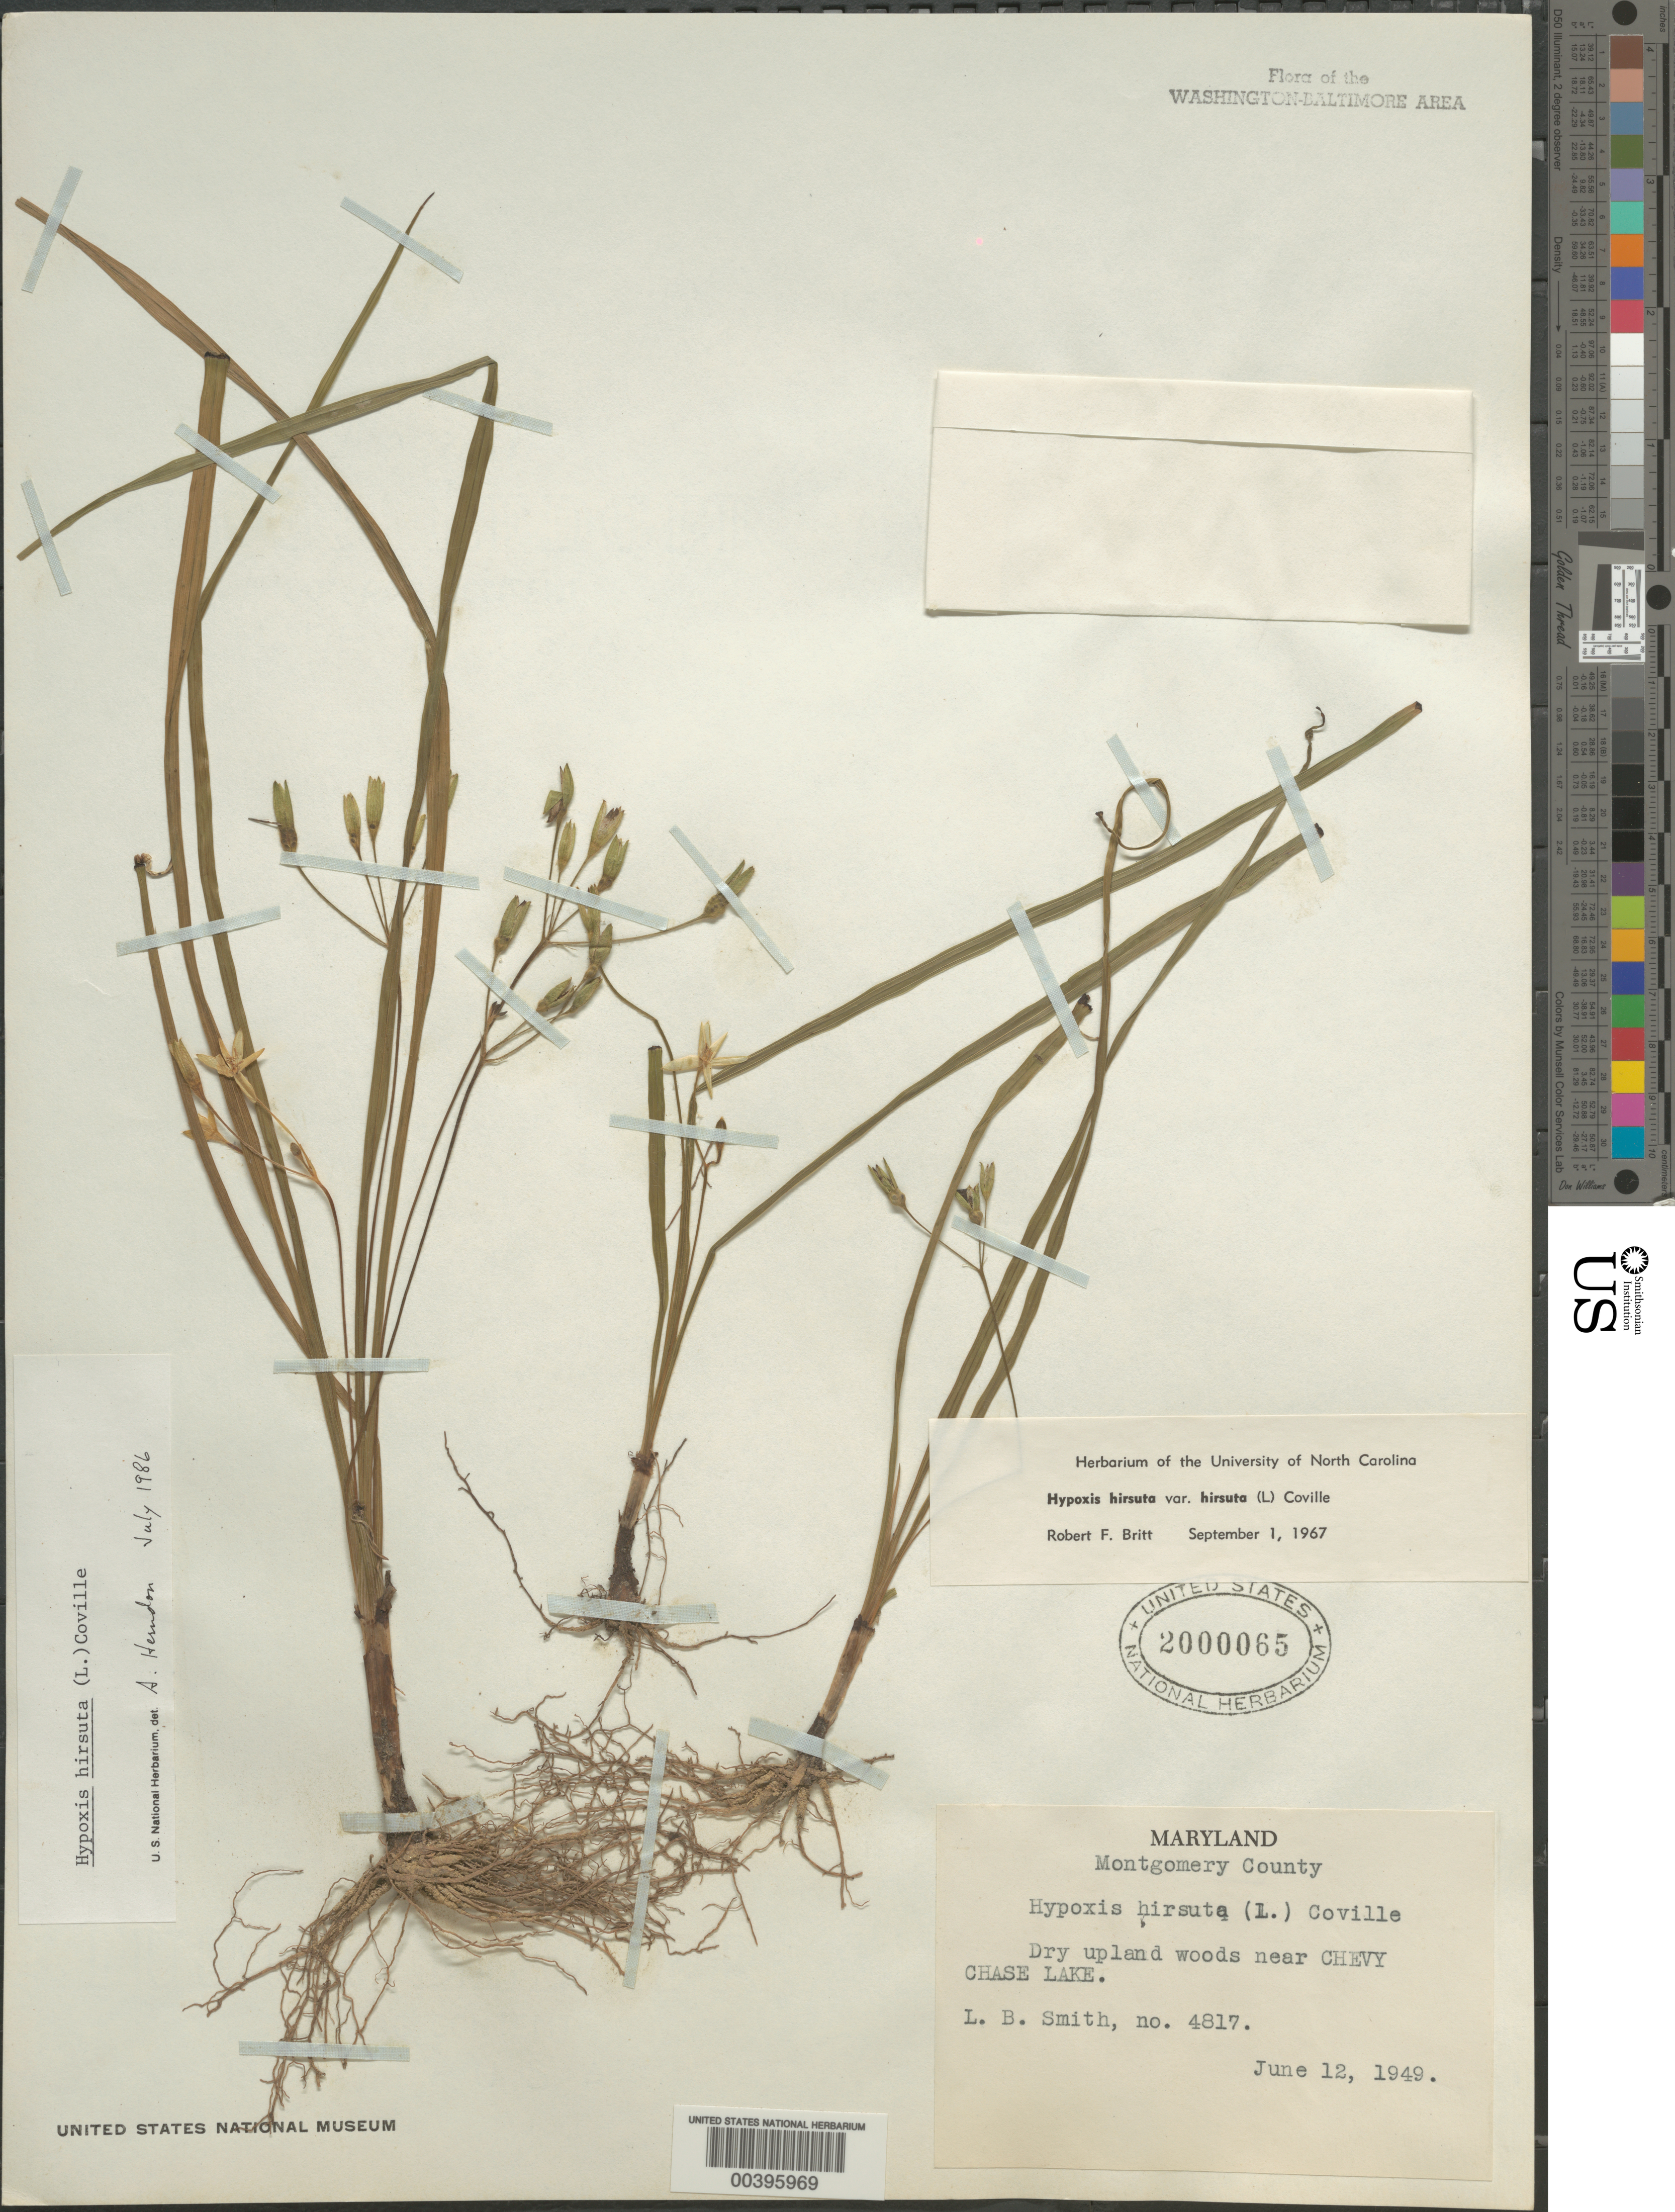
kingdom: Plantae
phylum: Tracheophyta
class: Liliopsida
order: Asparagales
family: Hypoxidaceae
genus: Hypoxis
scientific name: Hypoxis hirsuta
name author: (L.) Coville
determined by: Britt, R. F.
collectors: L. Smith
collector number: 4817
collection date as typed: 12 Jun 1949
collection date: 1949-06-12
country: United States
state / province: Maryland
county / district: Montgomery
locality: Chevy Chase Lake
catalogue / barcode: US 2000065